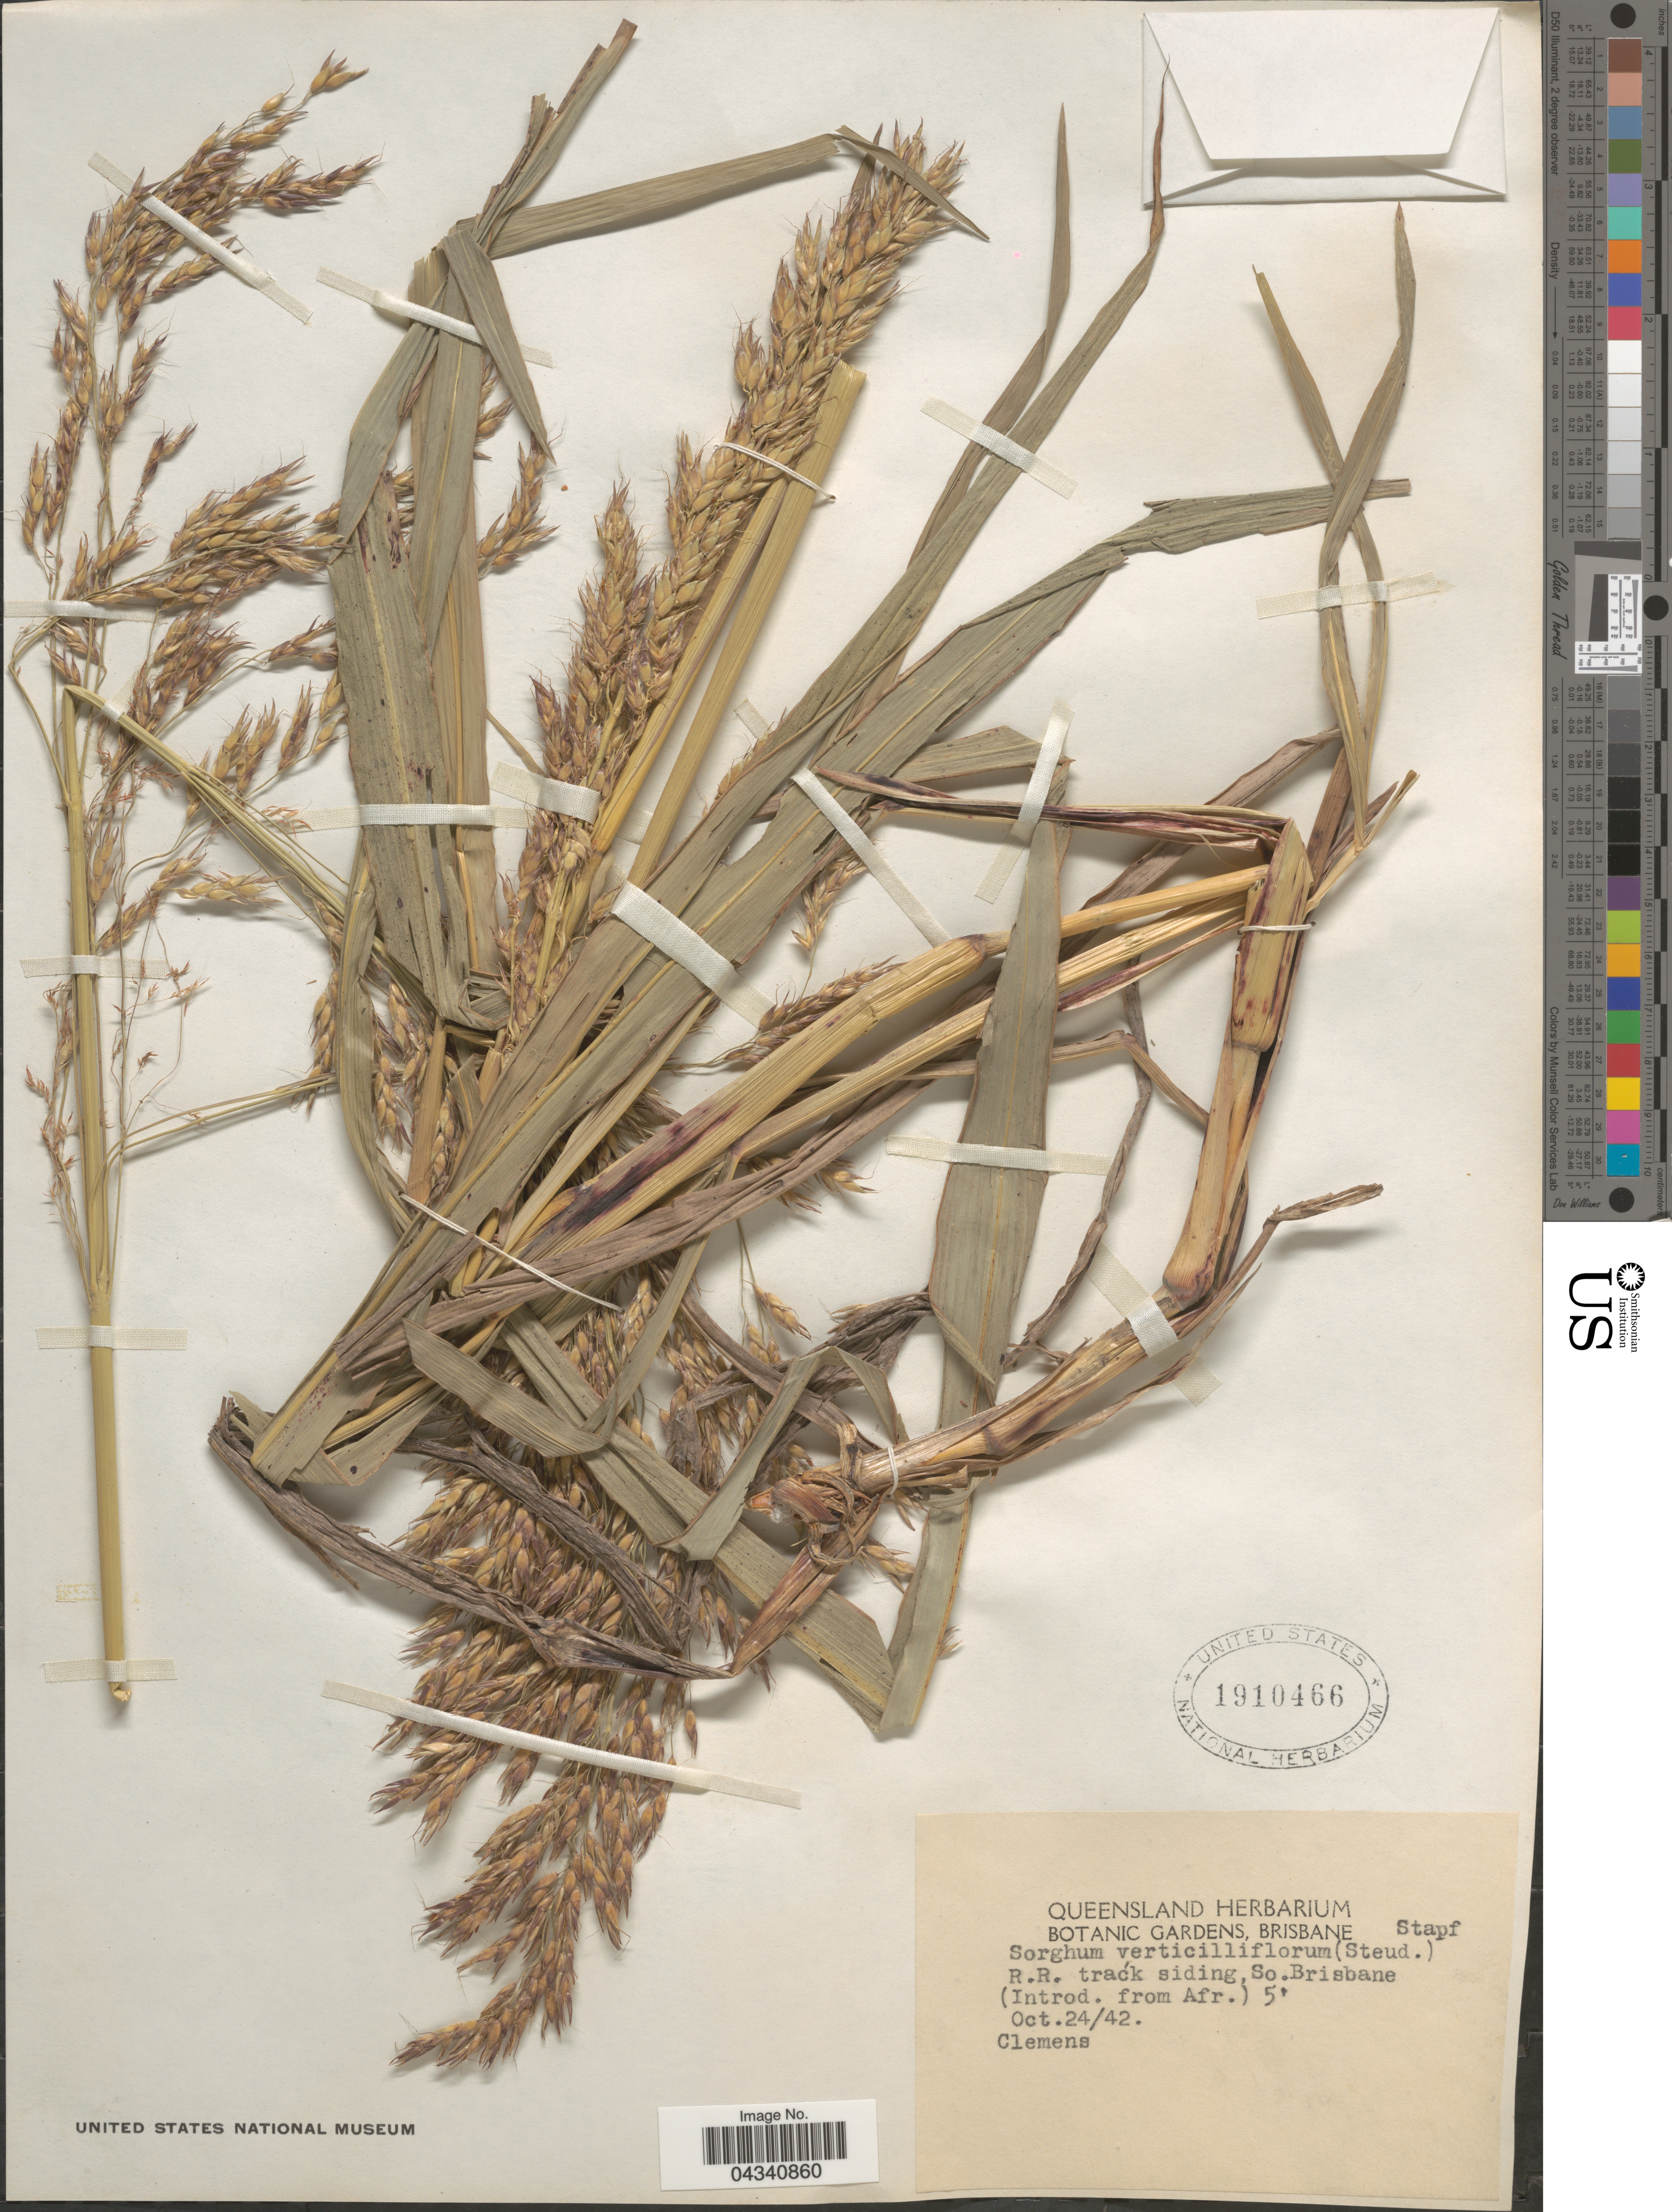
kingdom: Plantae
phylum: Tracheophyta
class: Liliopsida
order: Poales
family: Poaceae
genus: Sorghum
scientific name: Sorghum arundinaceum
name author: (Desv.) Stapf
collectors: -. Clemens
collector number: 5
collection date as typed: Transcribed d/m/y: 24/10/42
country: Australia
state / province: Queensland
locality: R. R. track siding, So. Brisbane.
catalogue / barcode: US 1910466